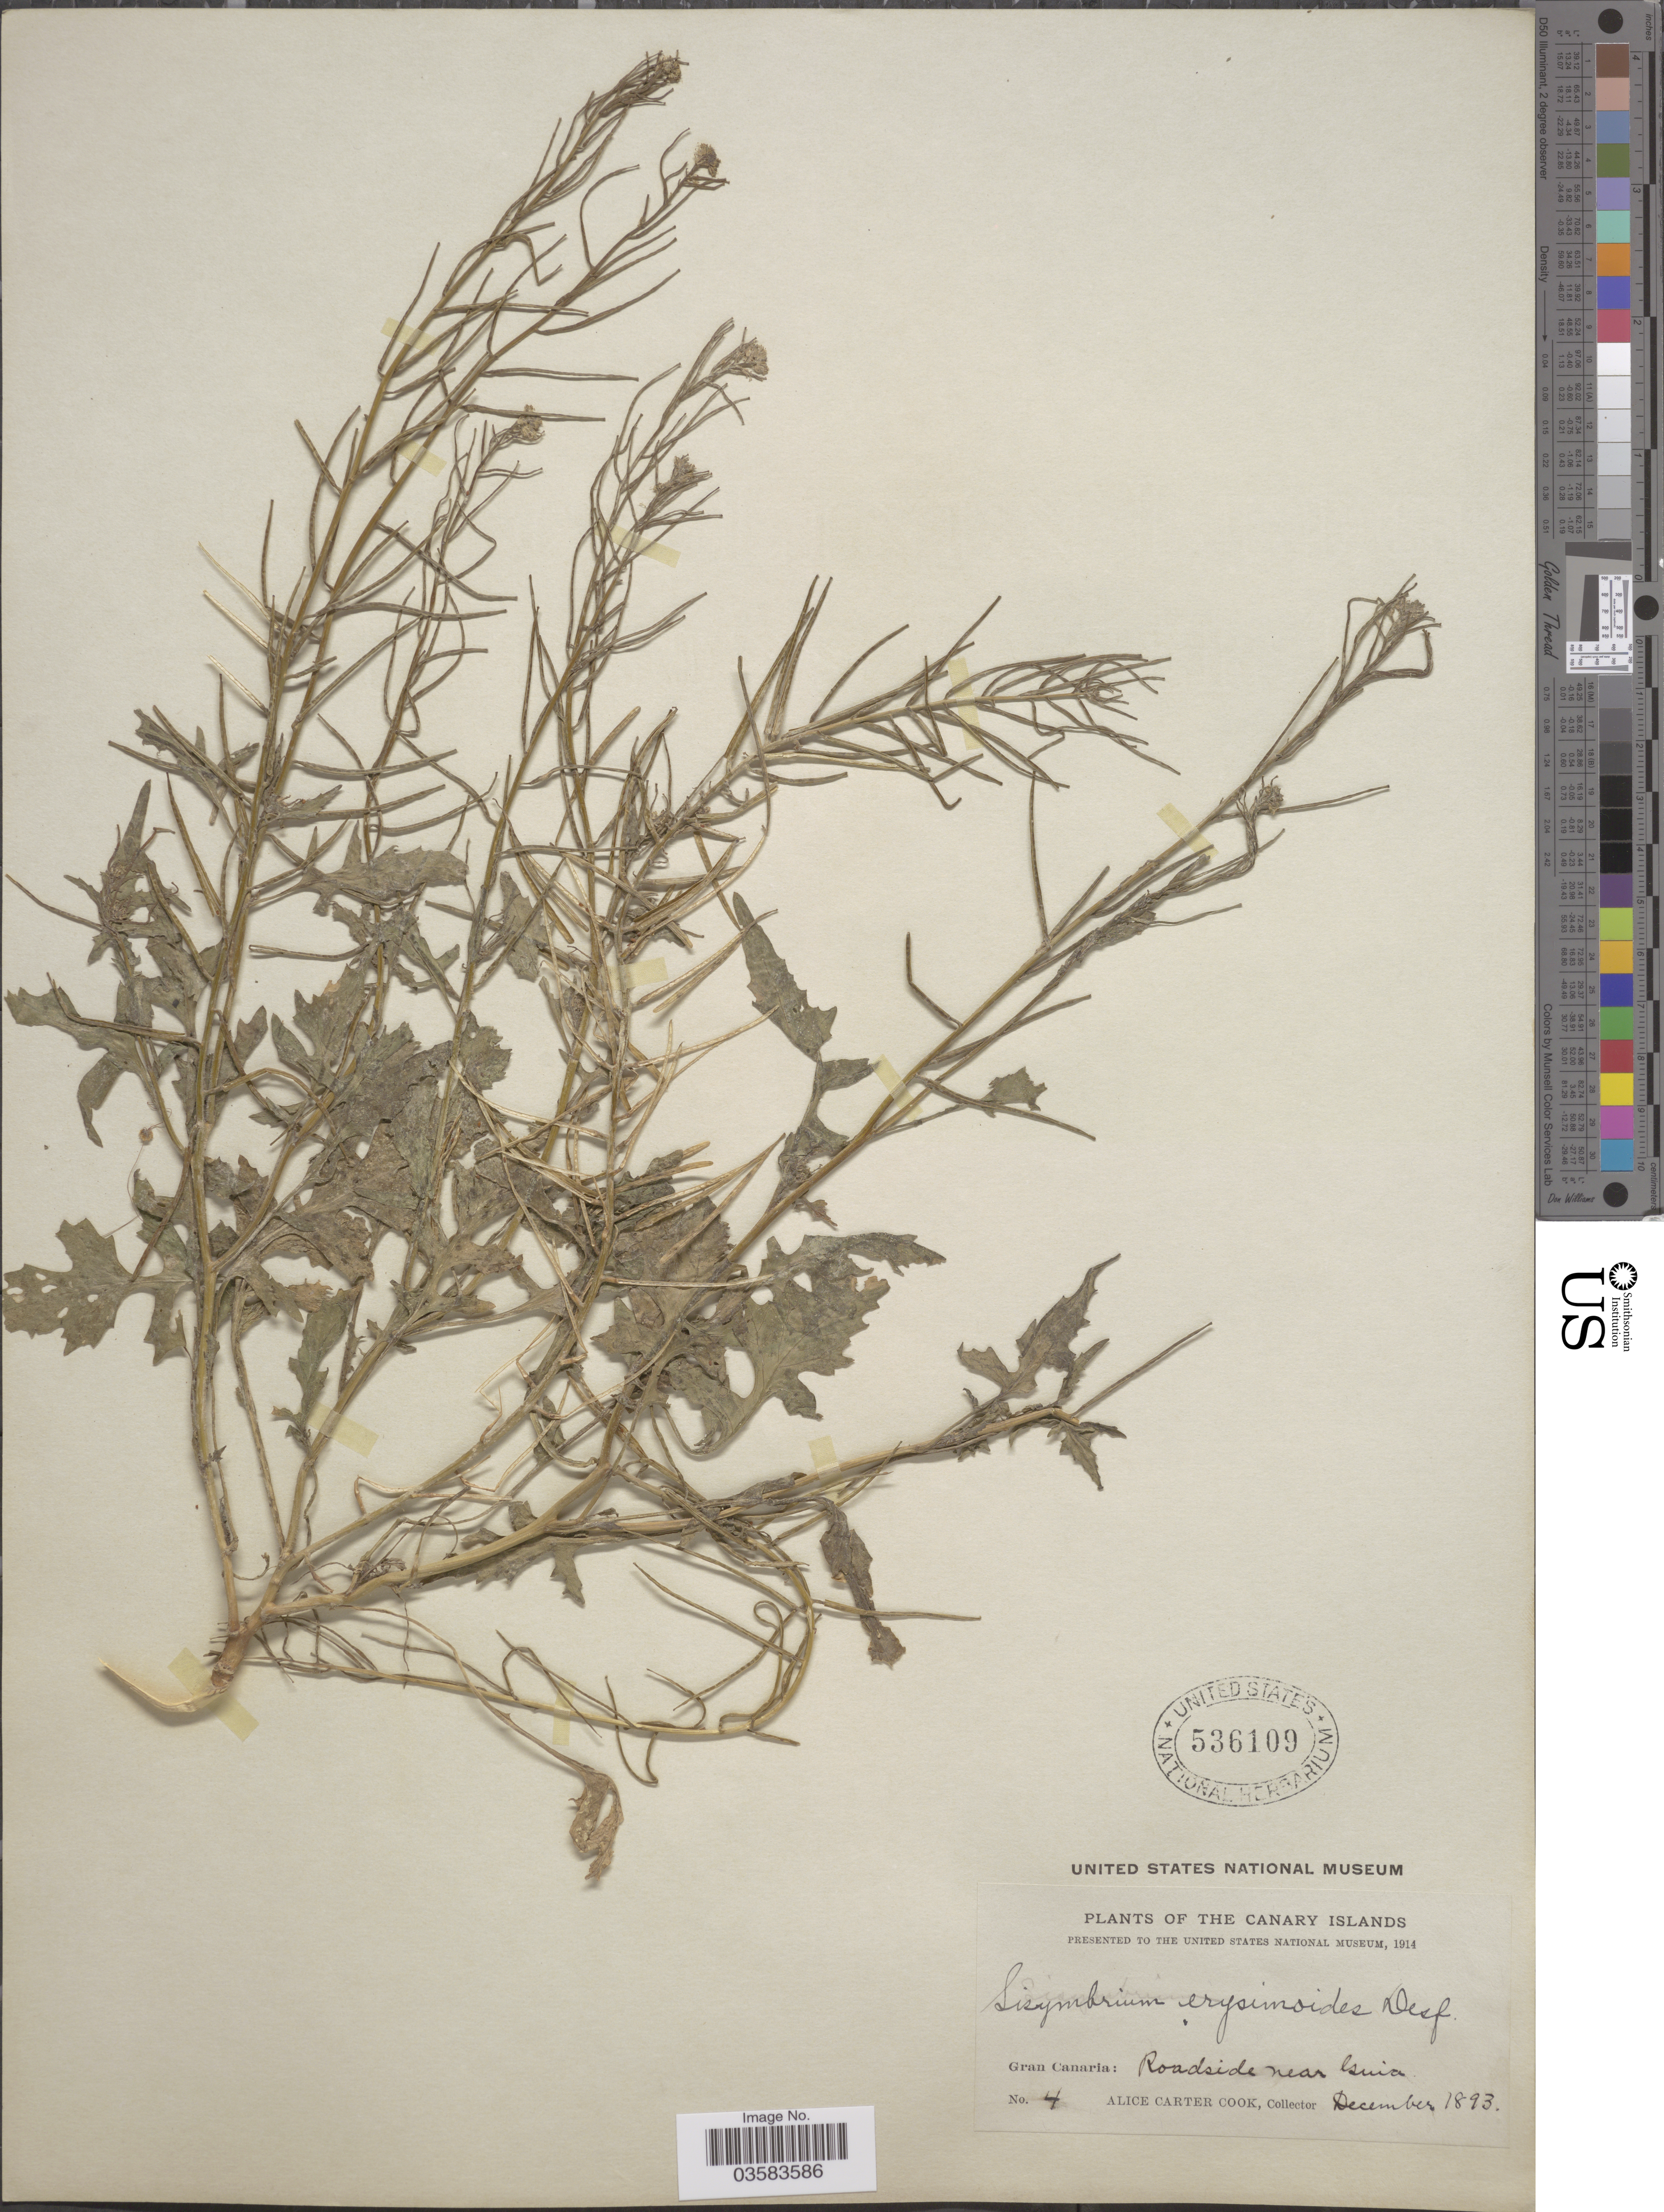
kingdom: Plantae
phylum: Tracheophyta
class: Magnoliopsida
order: Brassicales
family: Brassicaceae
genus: Sisymbrium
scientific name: Sisymbrium erysimoides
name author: Desf.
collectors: Alice C. Cook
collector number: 4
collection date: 1893-12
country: Spain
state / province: Canarias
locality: The Canary Islands. Gran Canaria: Roadside near Guia.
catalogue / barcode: US 536109